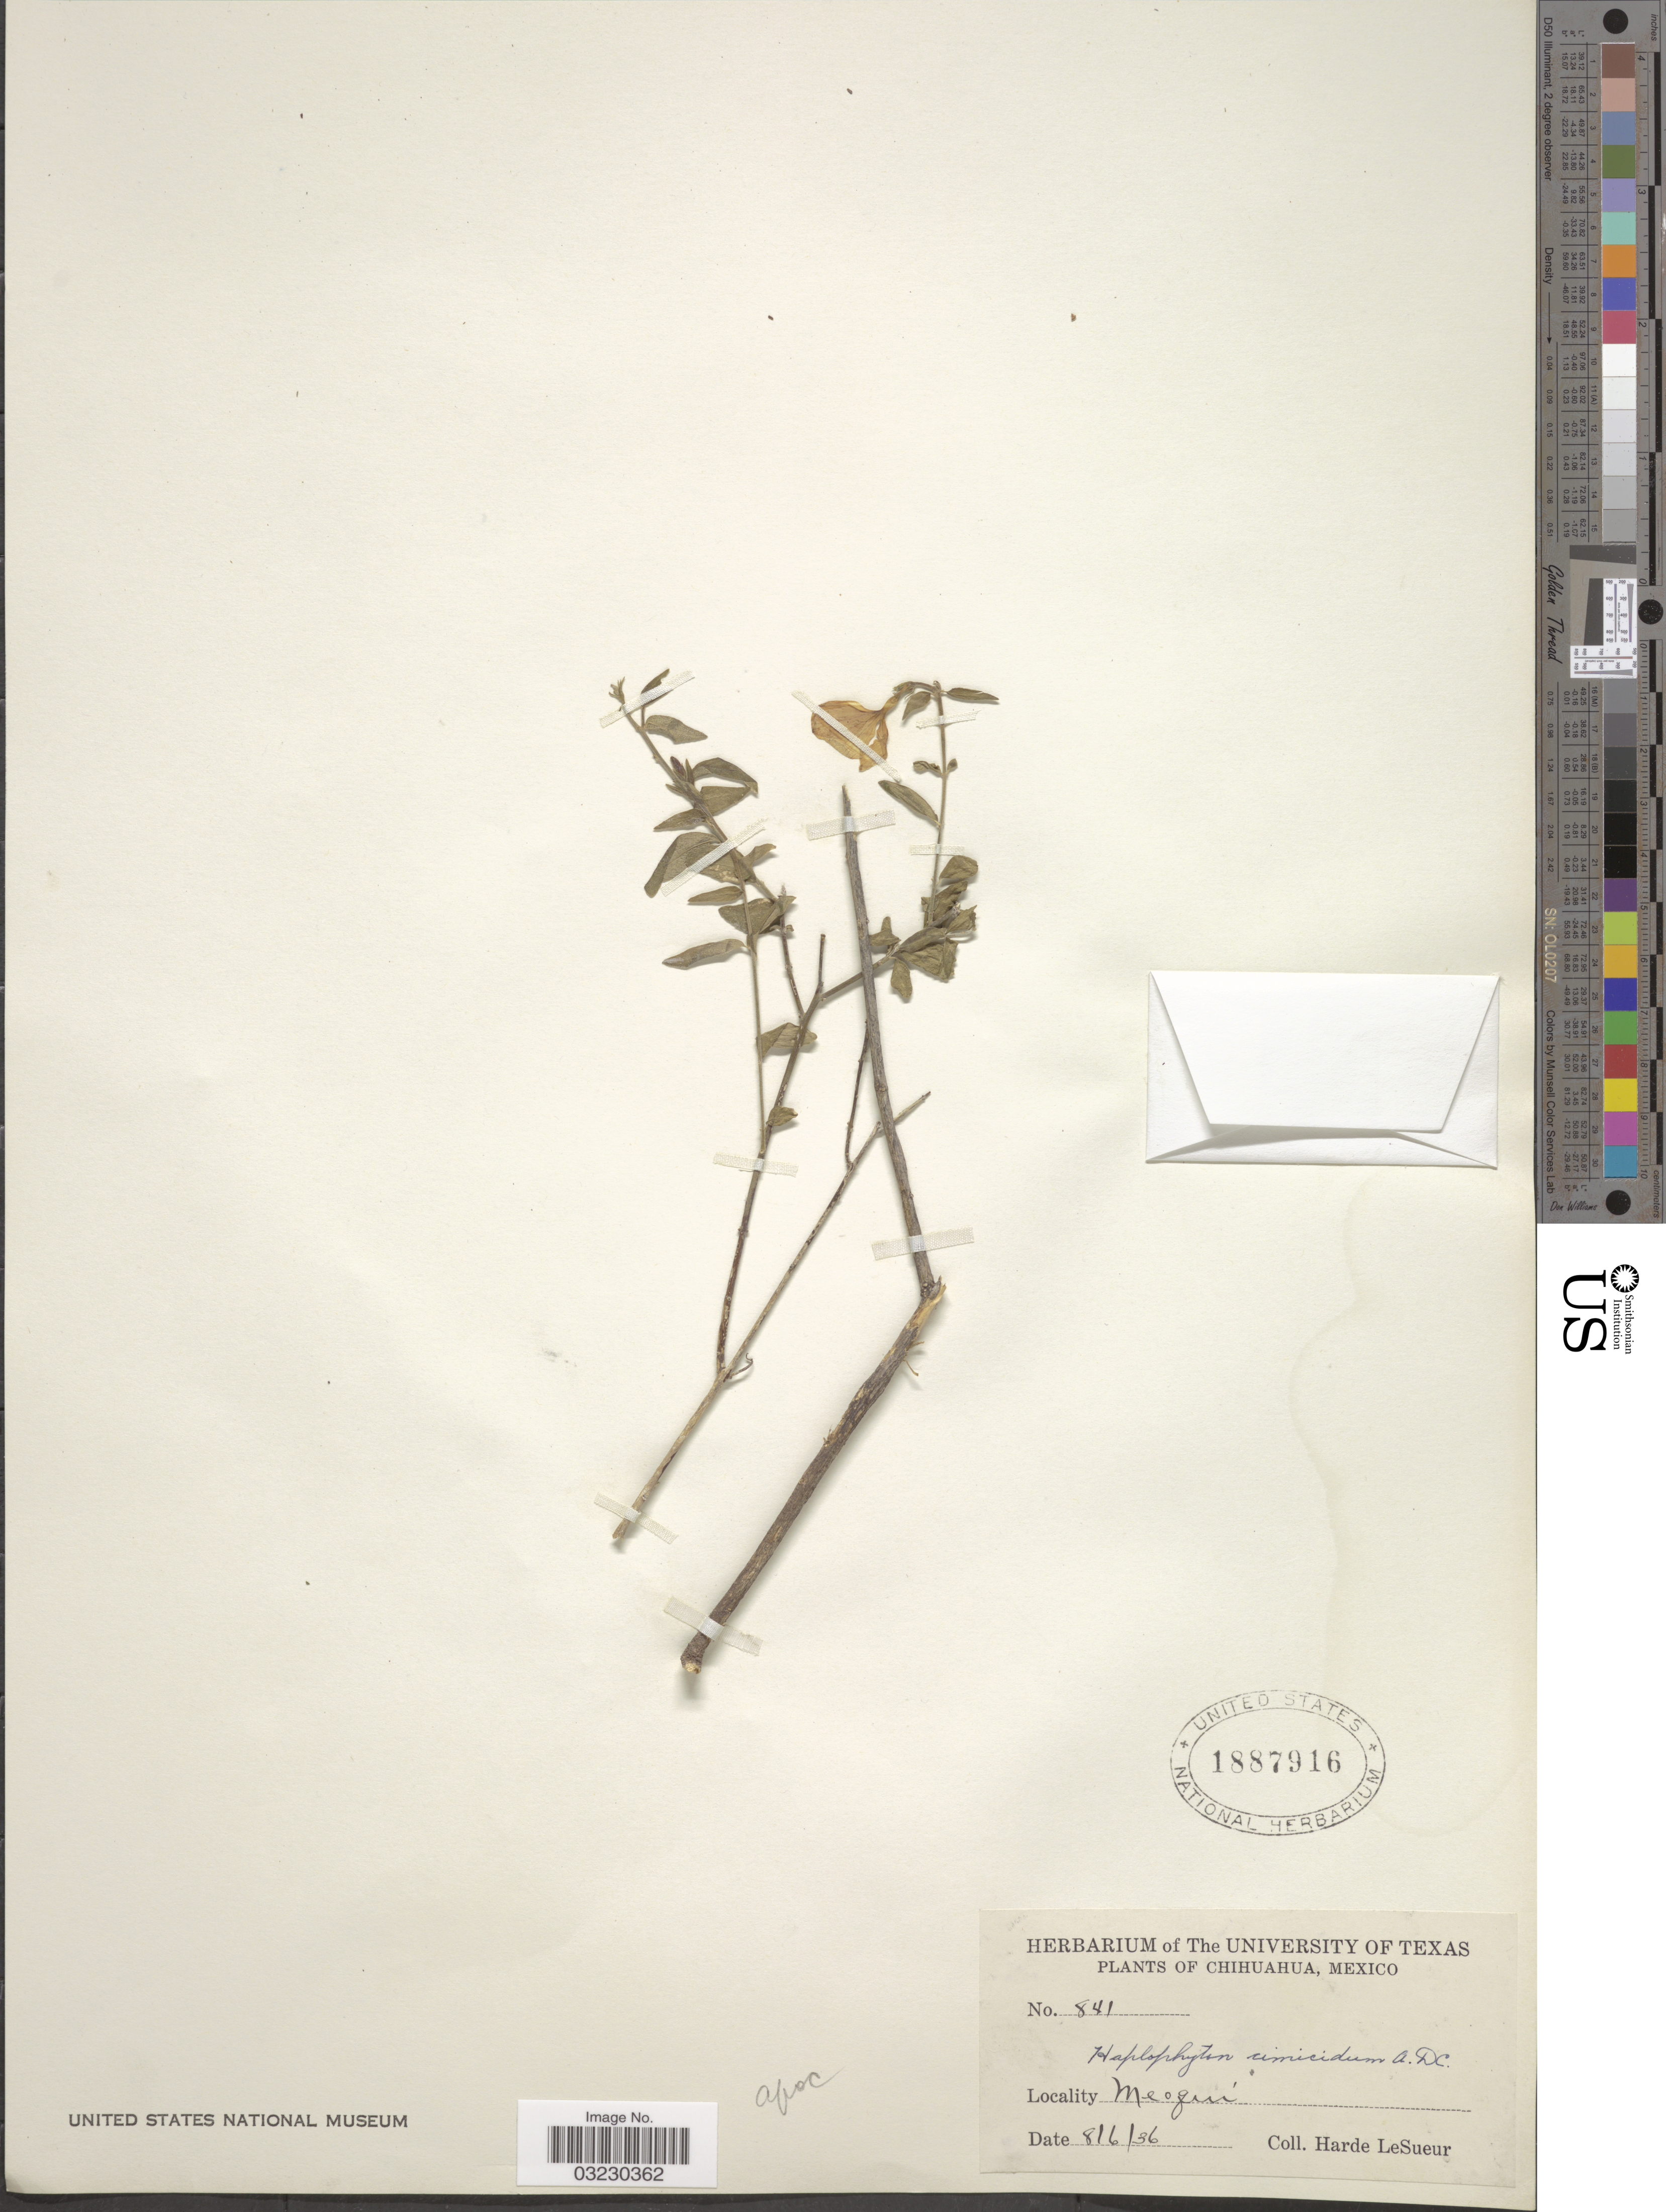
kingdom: Plantae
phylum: Tracheophyta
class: Magnoliopsida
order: Gentianales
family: Apocynaceae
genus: Haplophyton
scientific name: Haplophyton cimicidum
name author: A. DC.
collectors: H. LeSueur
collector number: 841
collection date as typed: Transcribed d/m/y: 8/6/36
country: Mexico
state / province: Chihuahua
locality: Meoquí.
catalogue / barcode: US 1887916